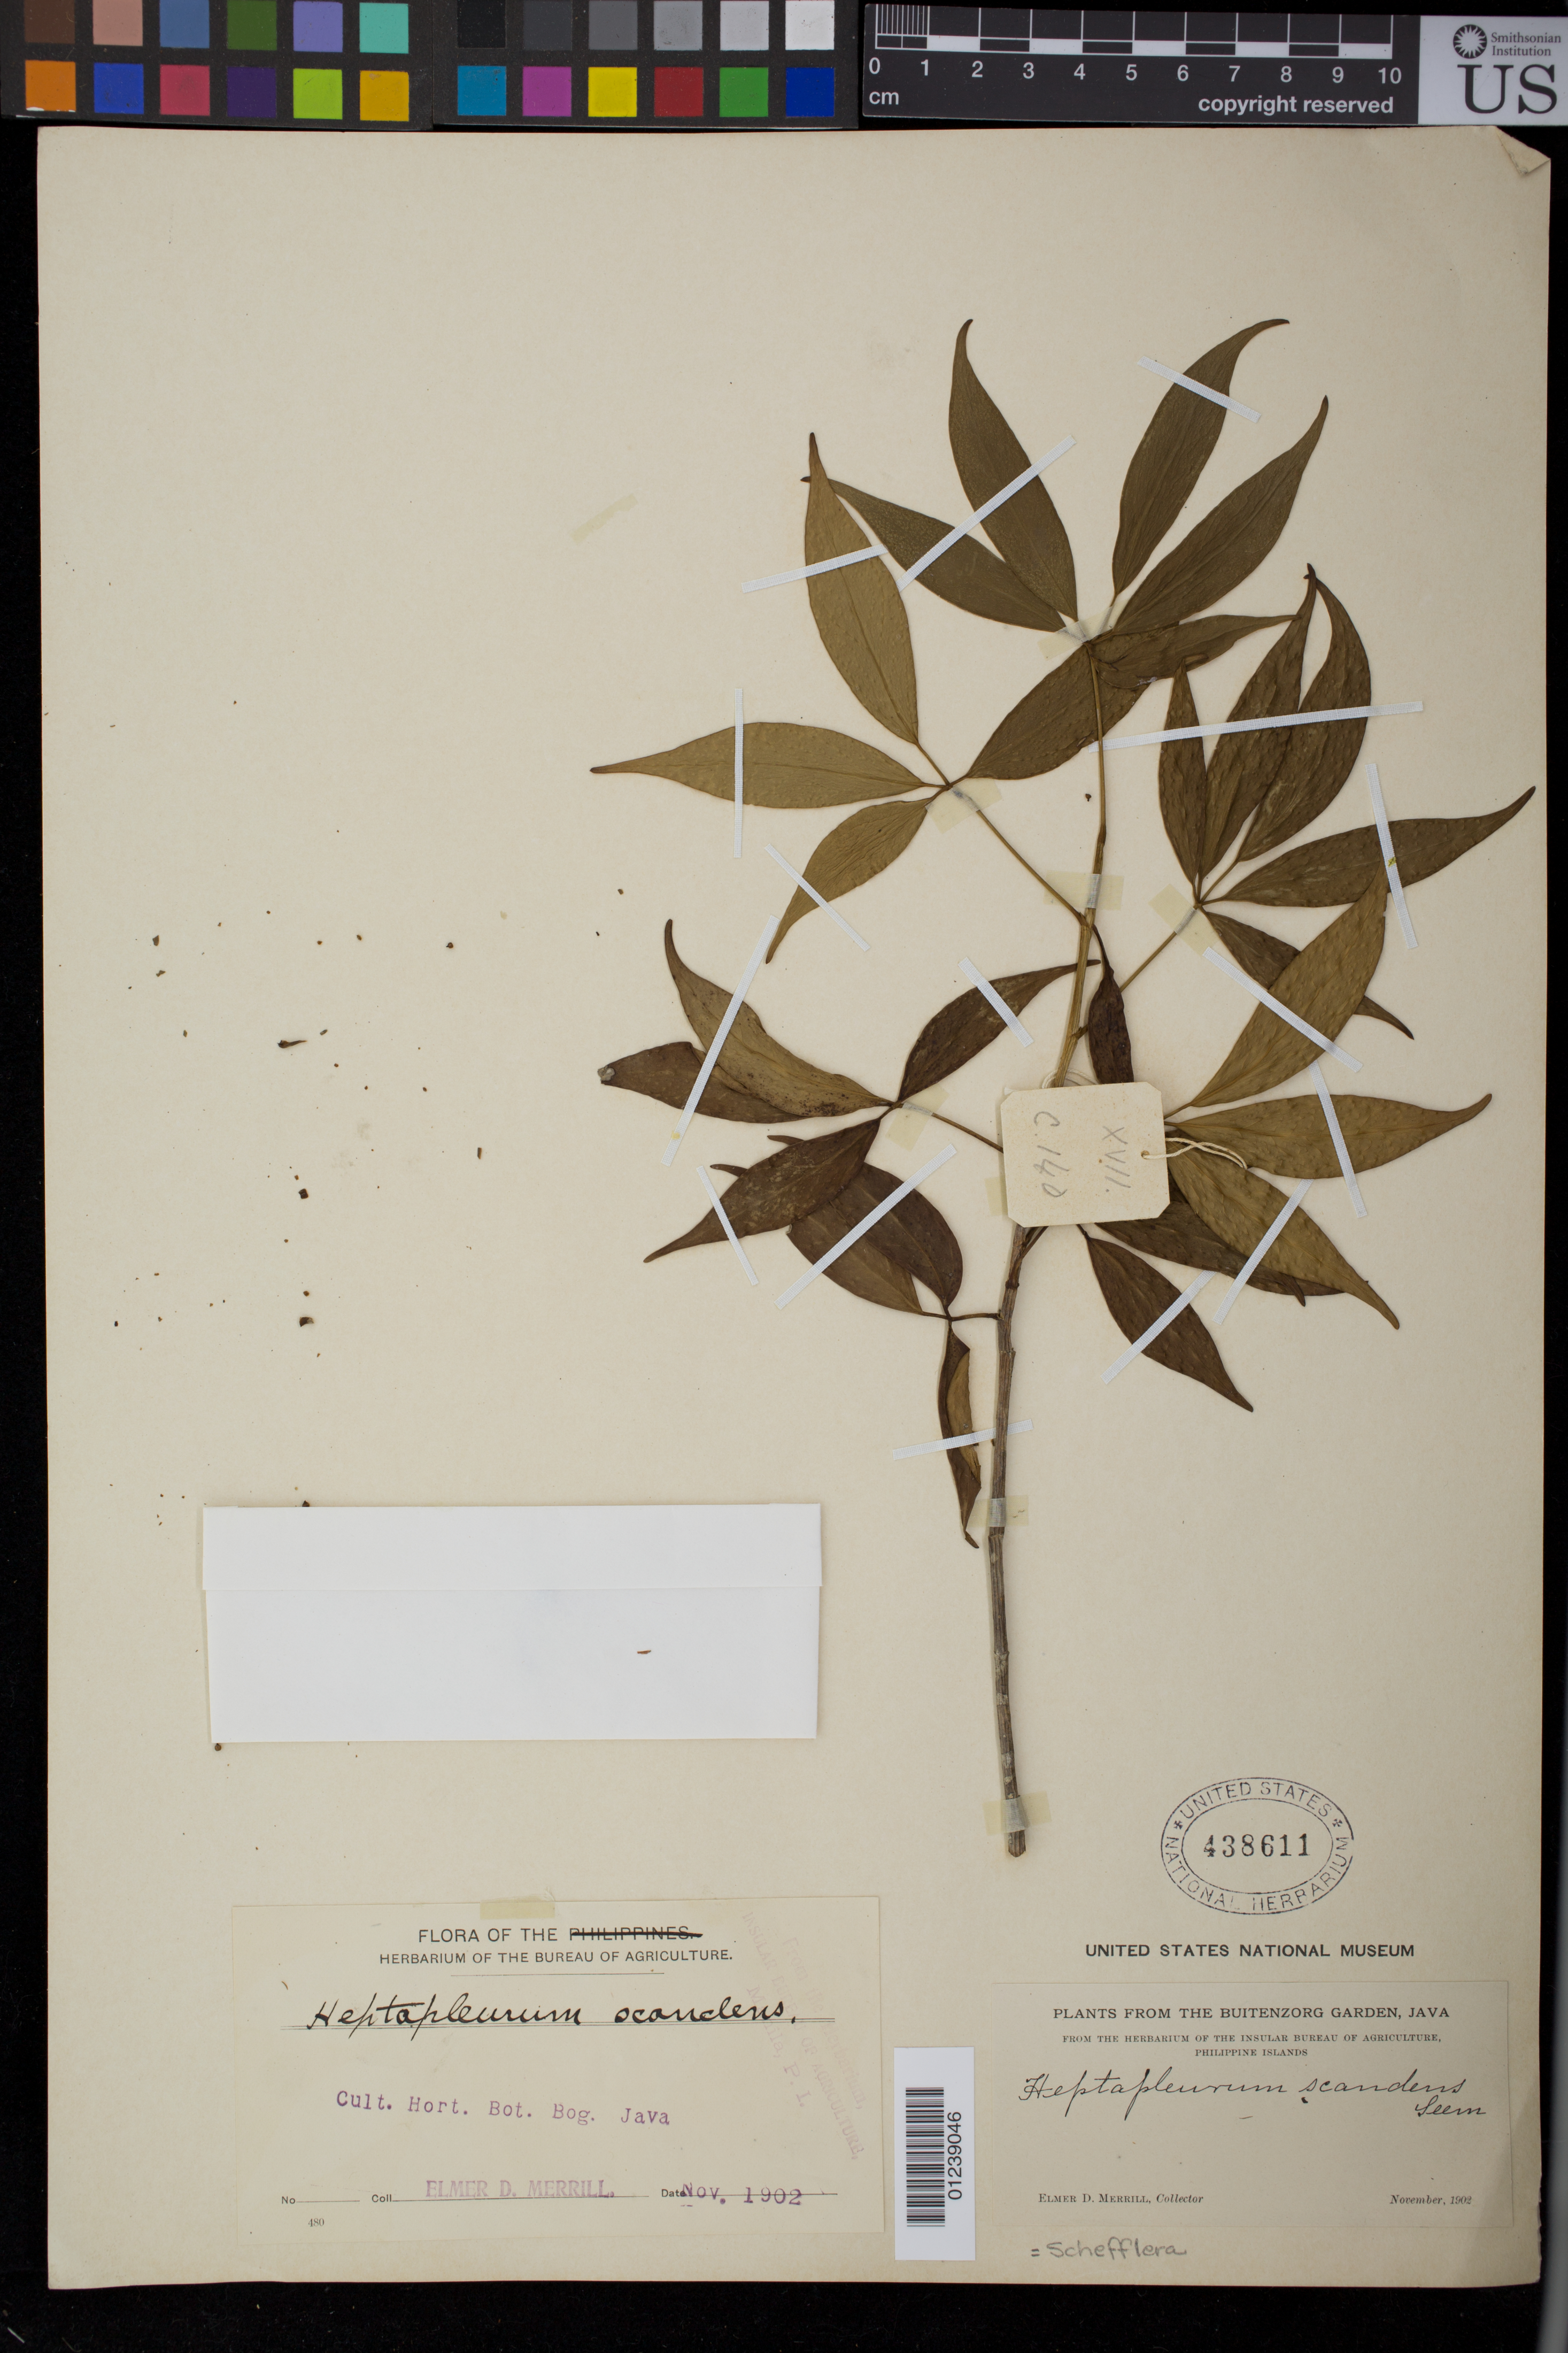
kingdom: Plantae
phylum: Tracheophyta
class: Magnoliopsida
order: Apiales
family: Araliaceae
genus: Heptapleurum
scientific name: Heptapleurum scandens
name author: (Blume) Seem.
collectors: E. D. Merrill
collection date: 1902-11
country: Indonesia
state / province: Java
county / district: Jawa Barat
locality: Buitenzorg Garden, Java.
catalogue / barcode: US 438611